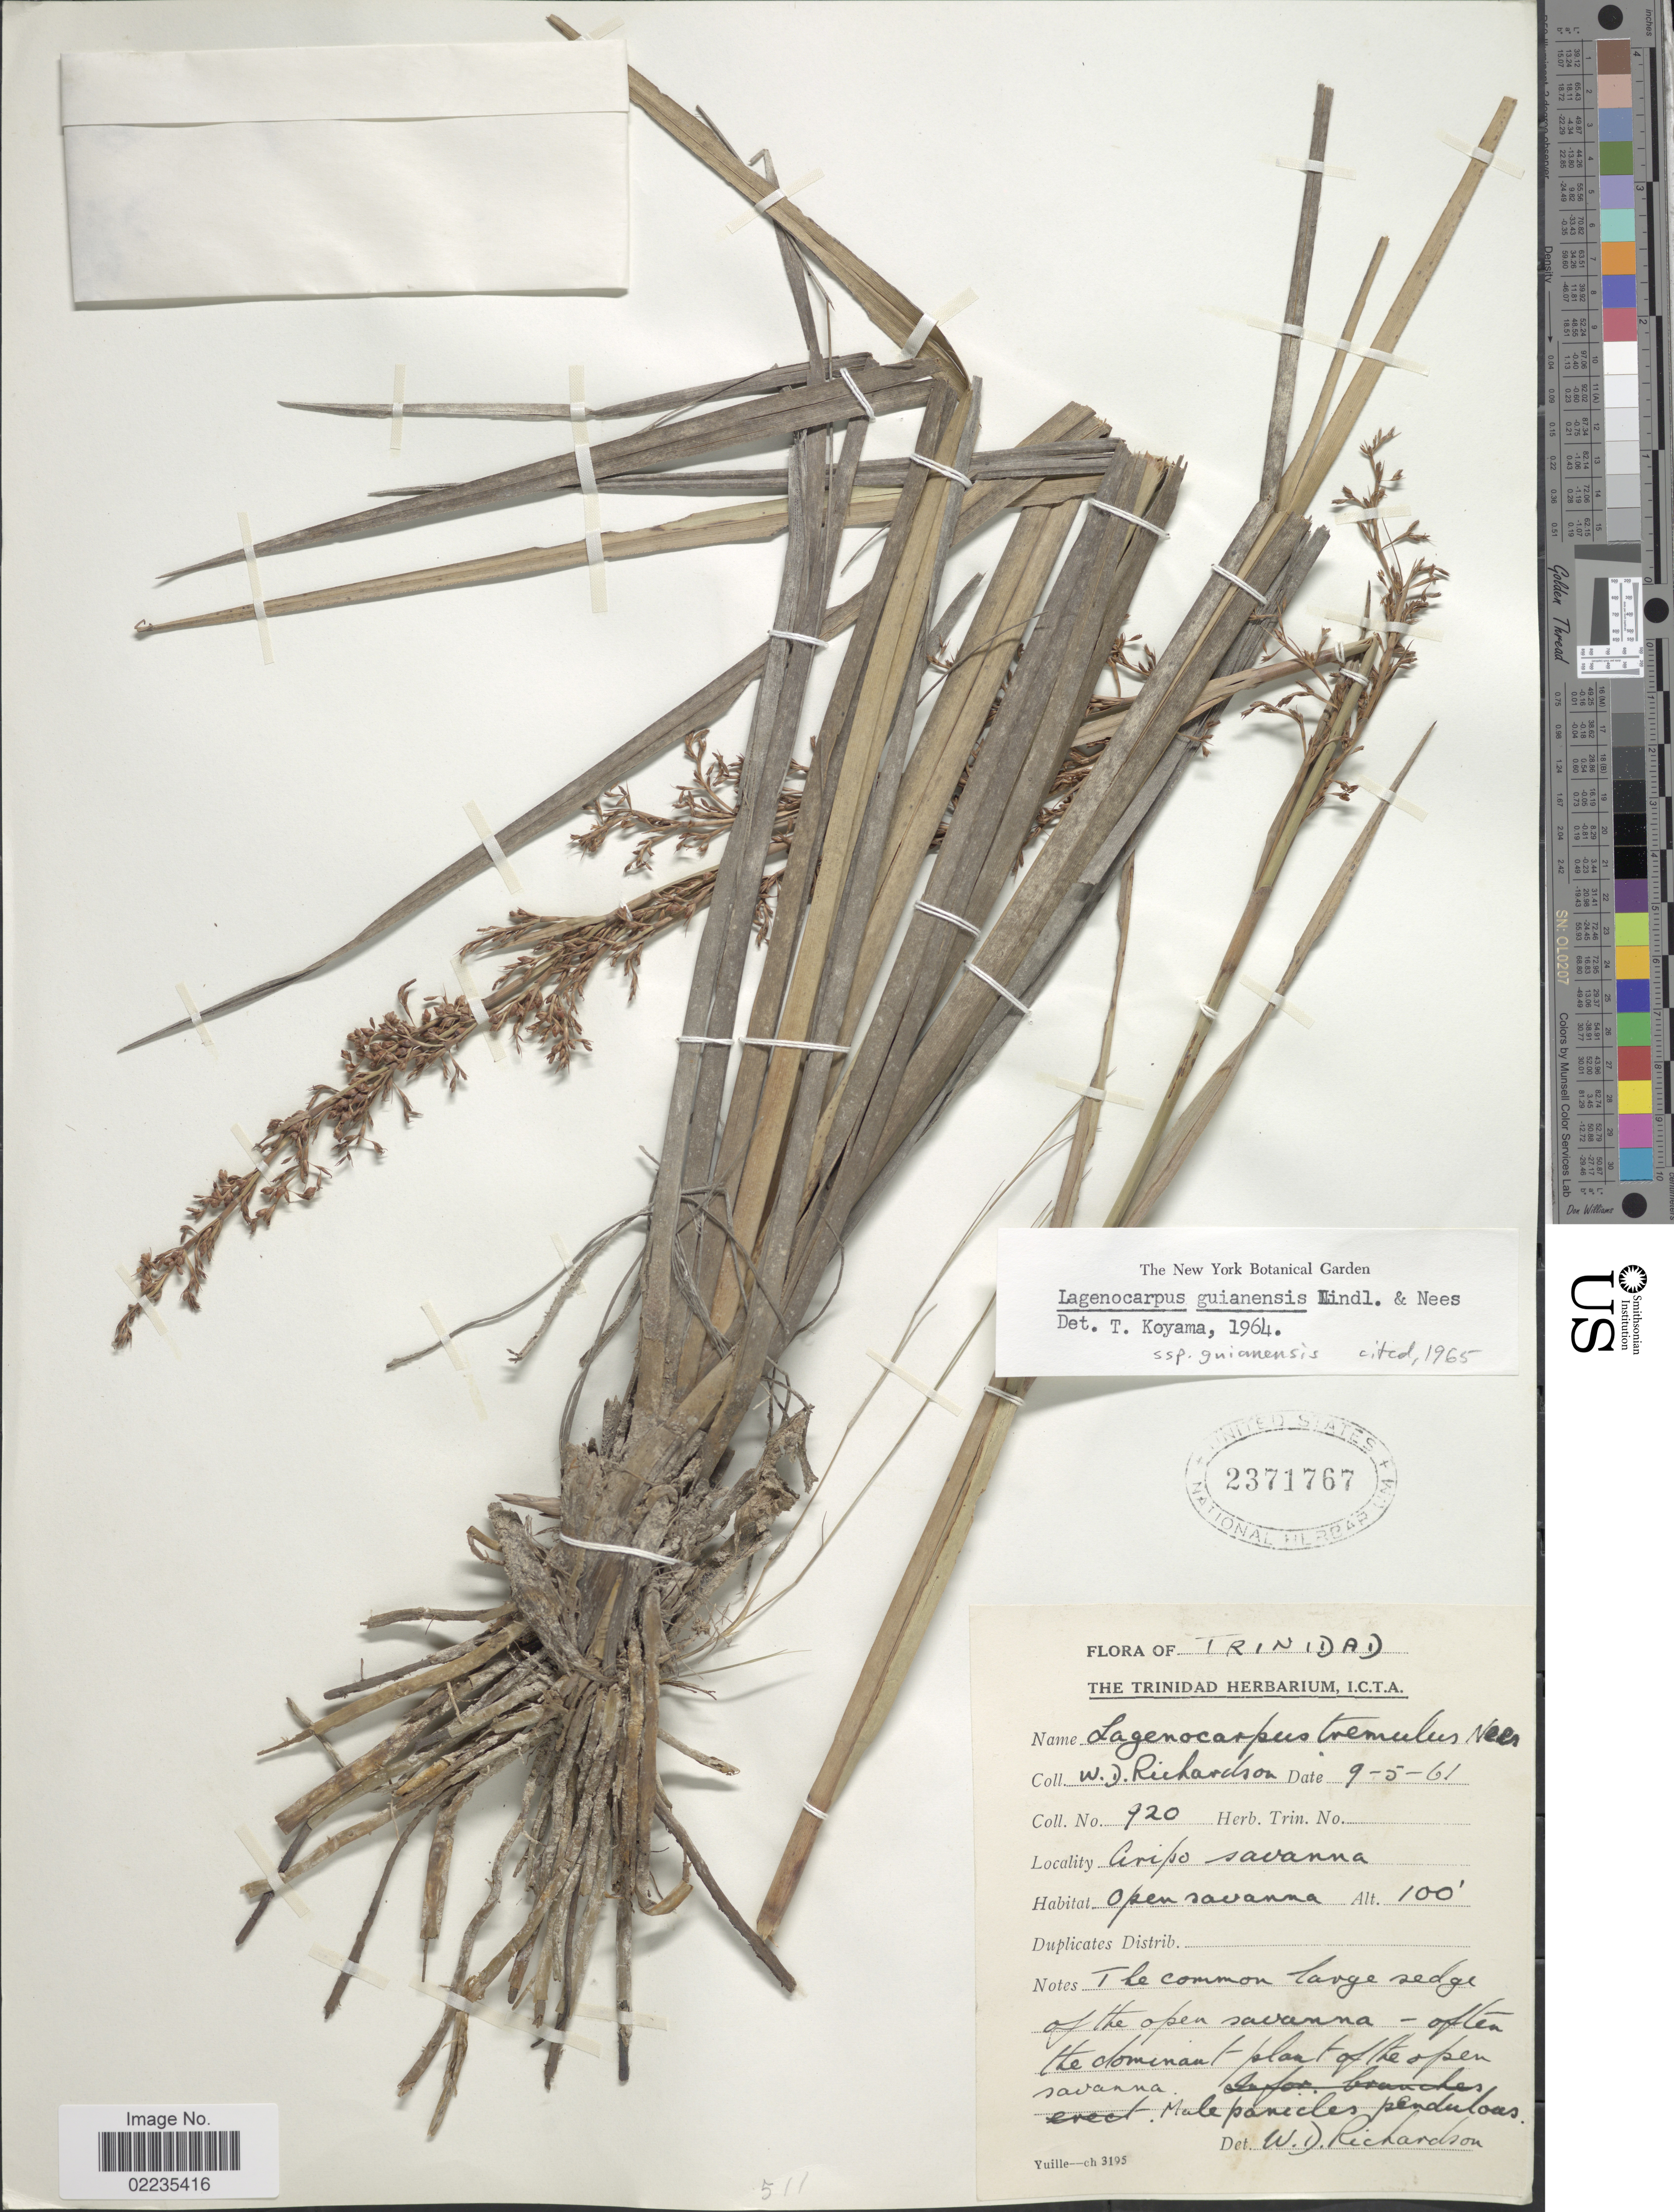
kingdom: Plantae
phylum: Tracheophyta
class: Liliopsida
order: Poales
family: Cyperaceae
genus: Lagenocarpus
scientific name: Lagenocarpus guianensis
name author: Nees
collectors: W. D. Richardson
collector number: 720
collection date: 1961-05-09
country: Trinidad and Tobago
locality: Aripo Savanna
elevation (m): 30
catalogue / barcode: US 2371767